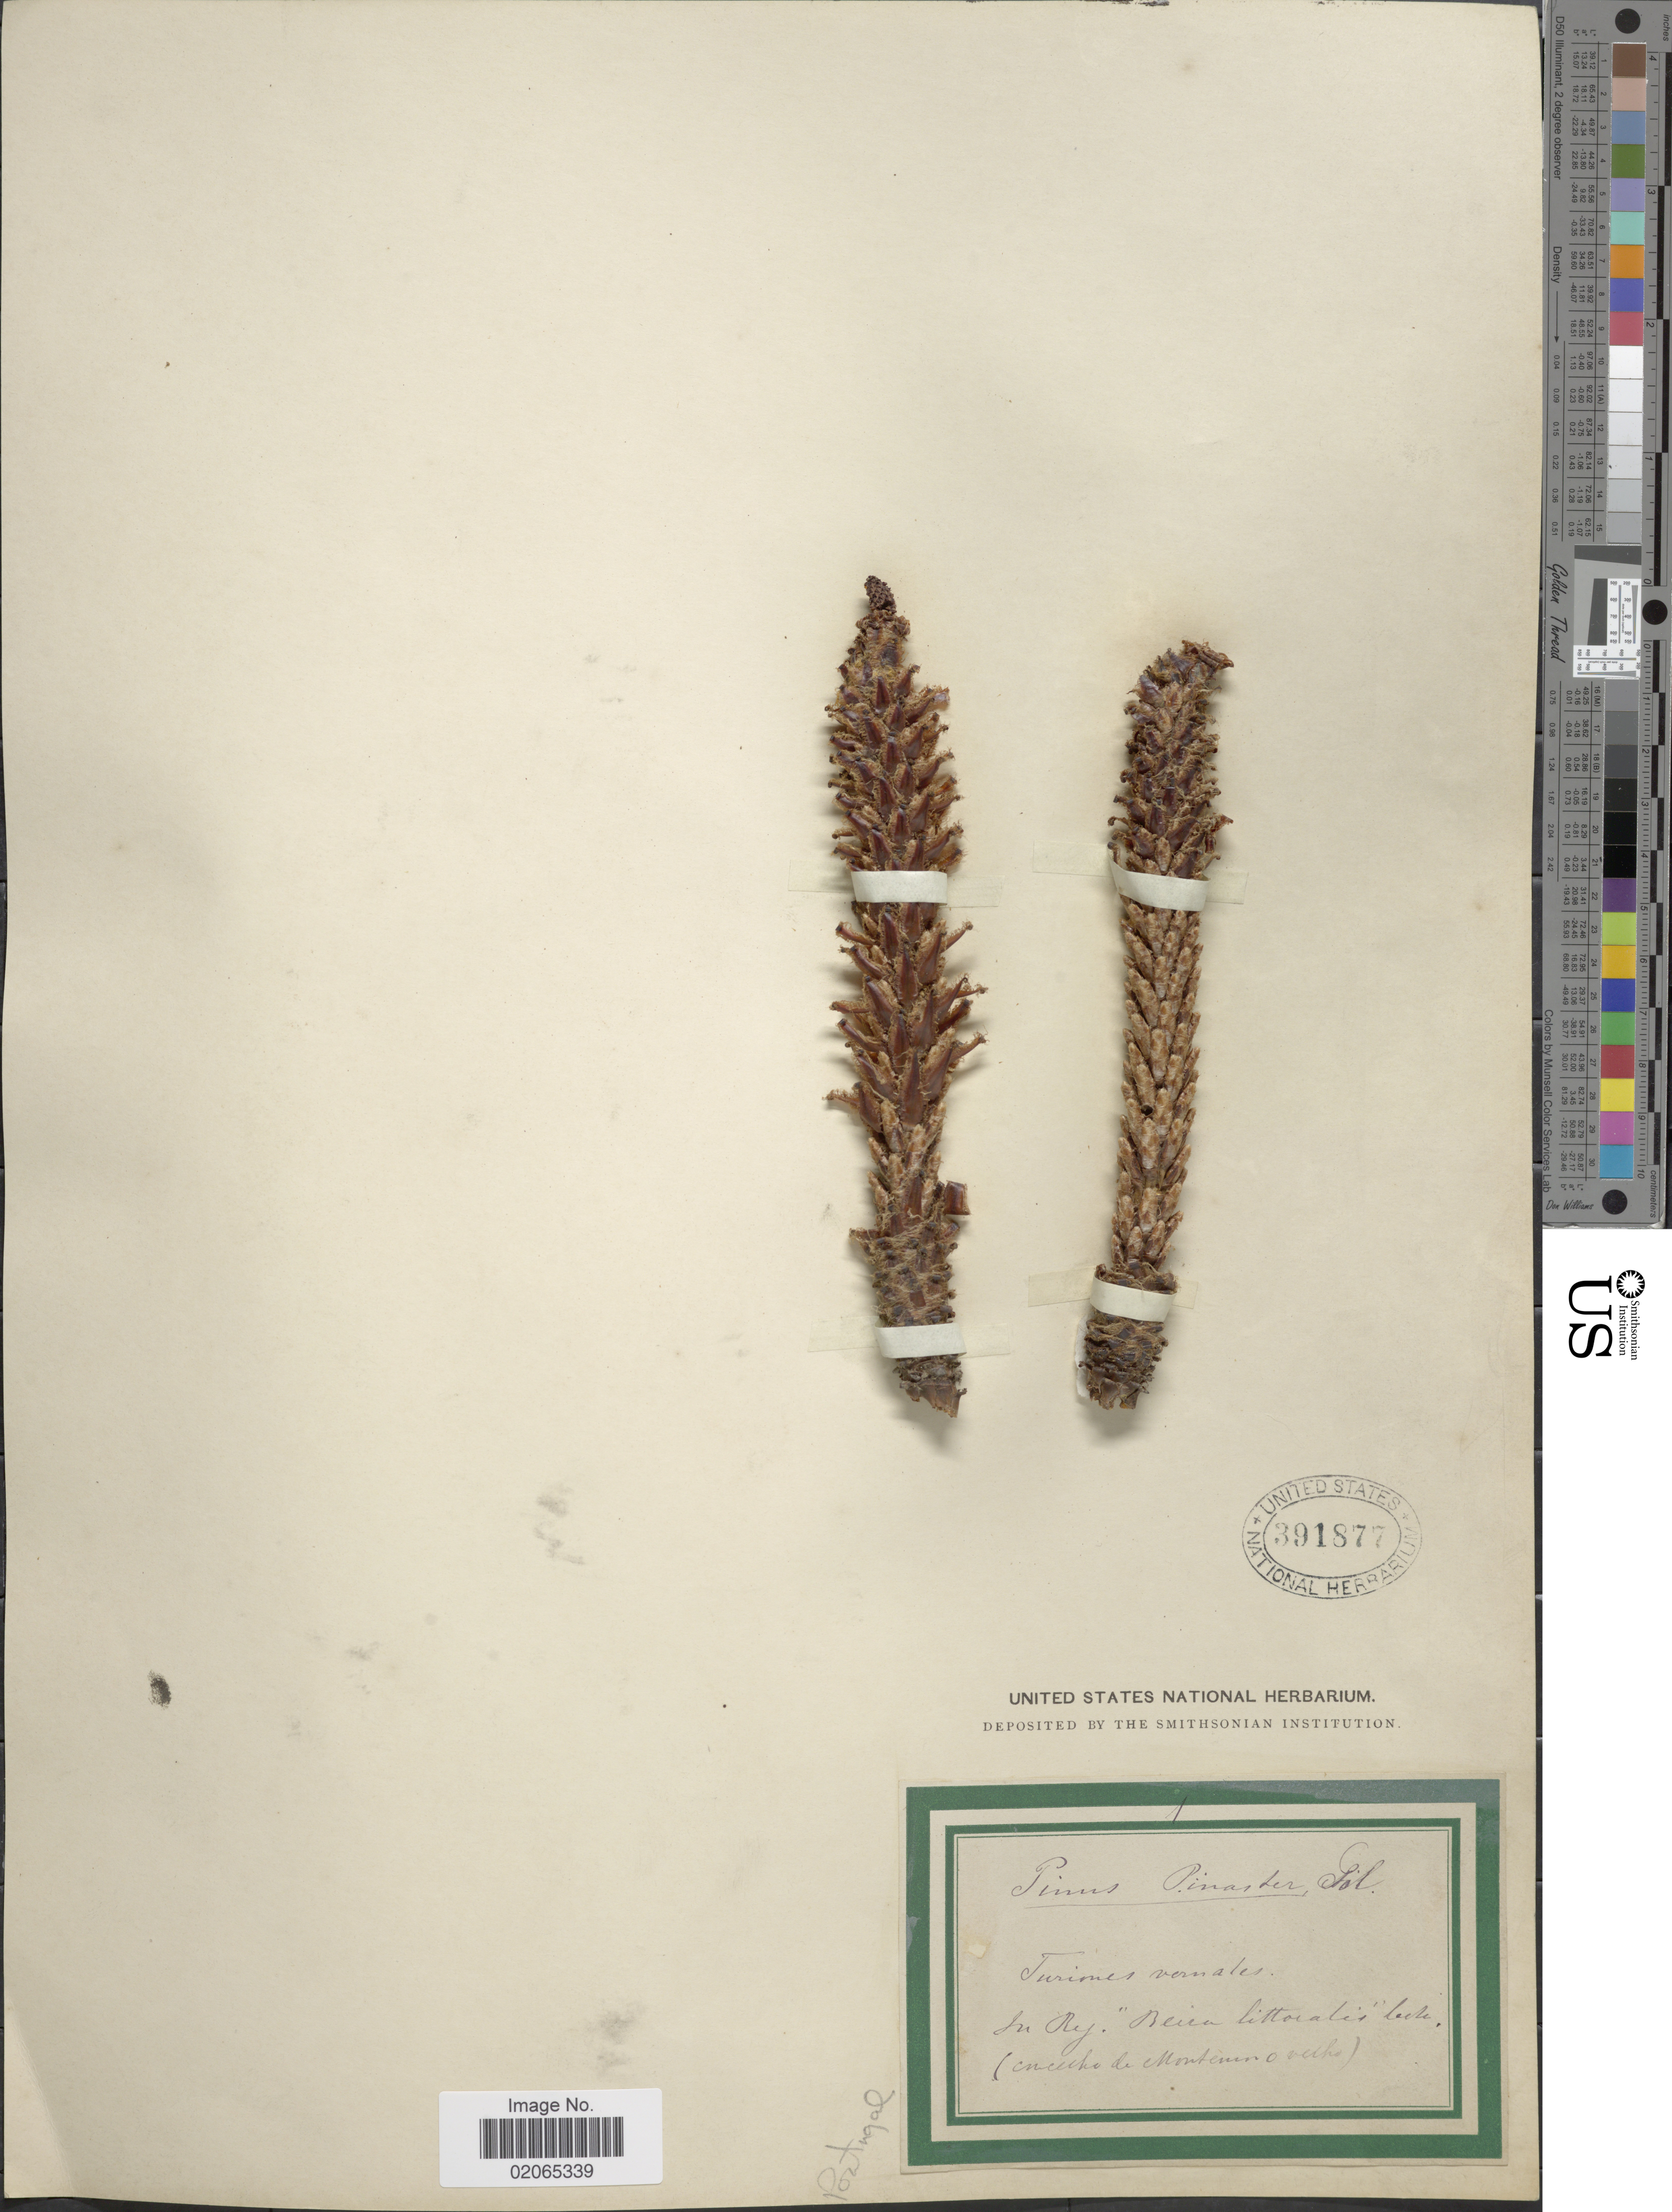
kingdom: Plantae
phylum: Tracheophyta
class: Pinopsida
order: Pinales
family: Pinaceae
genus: Pinus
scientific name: Pinus pinaster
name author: Aiton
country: Portugal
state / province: Coimbra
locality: In Reg. "Beira littoralis". (Montemor-o-Velho)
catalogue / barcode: US 391877